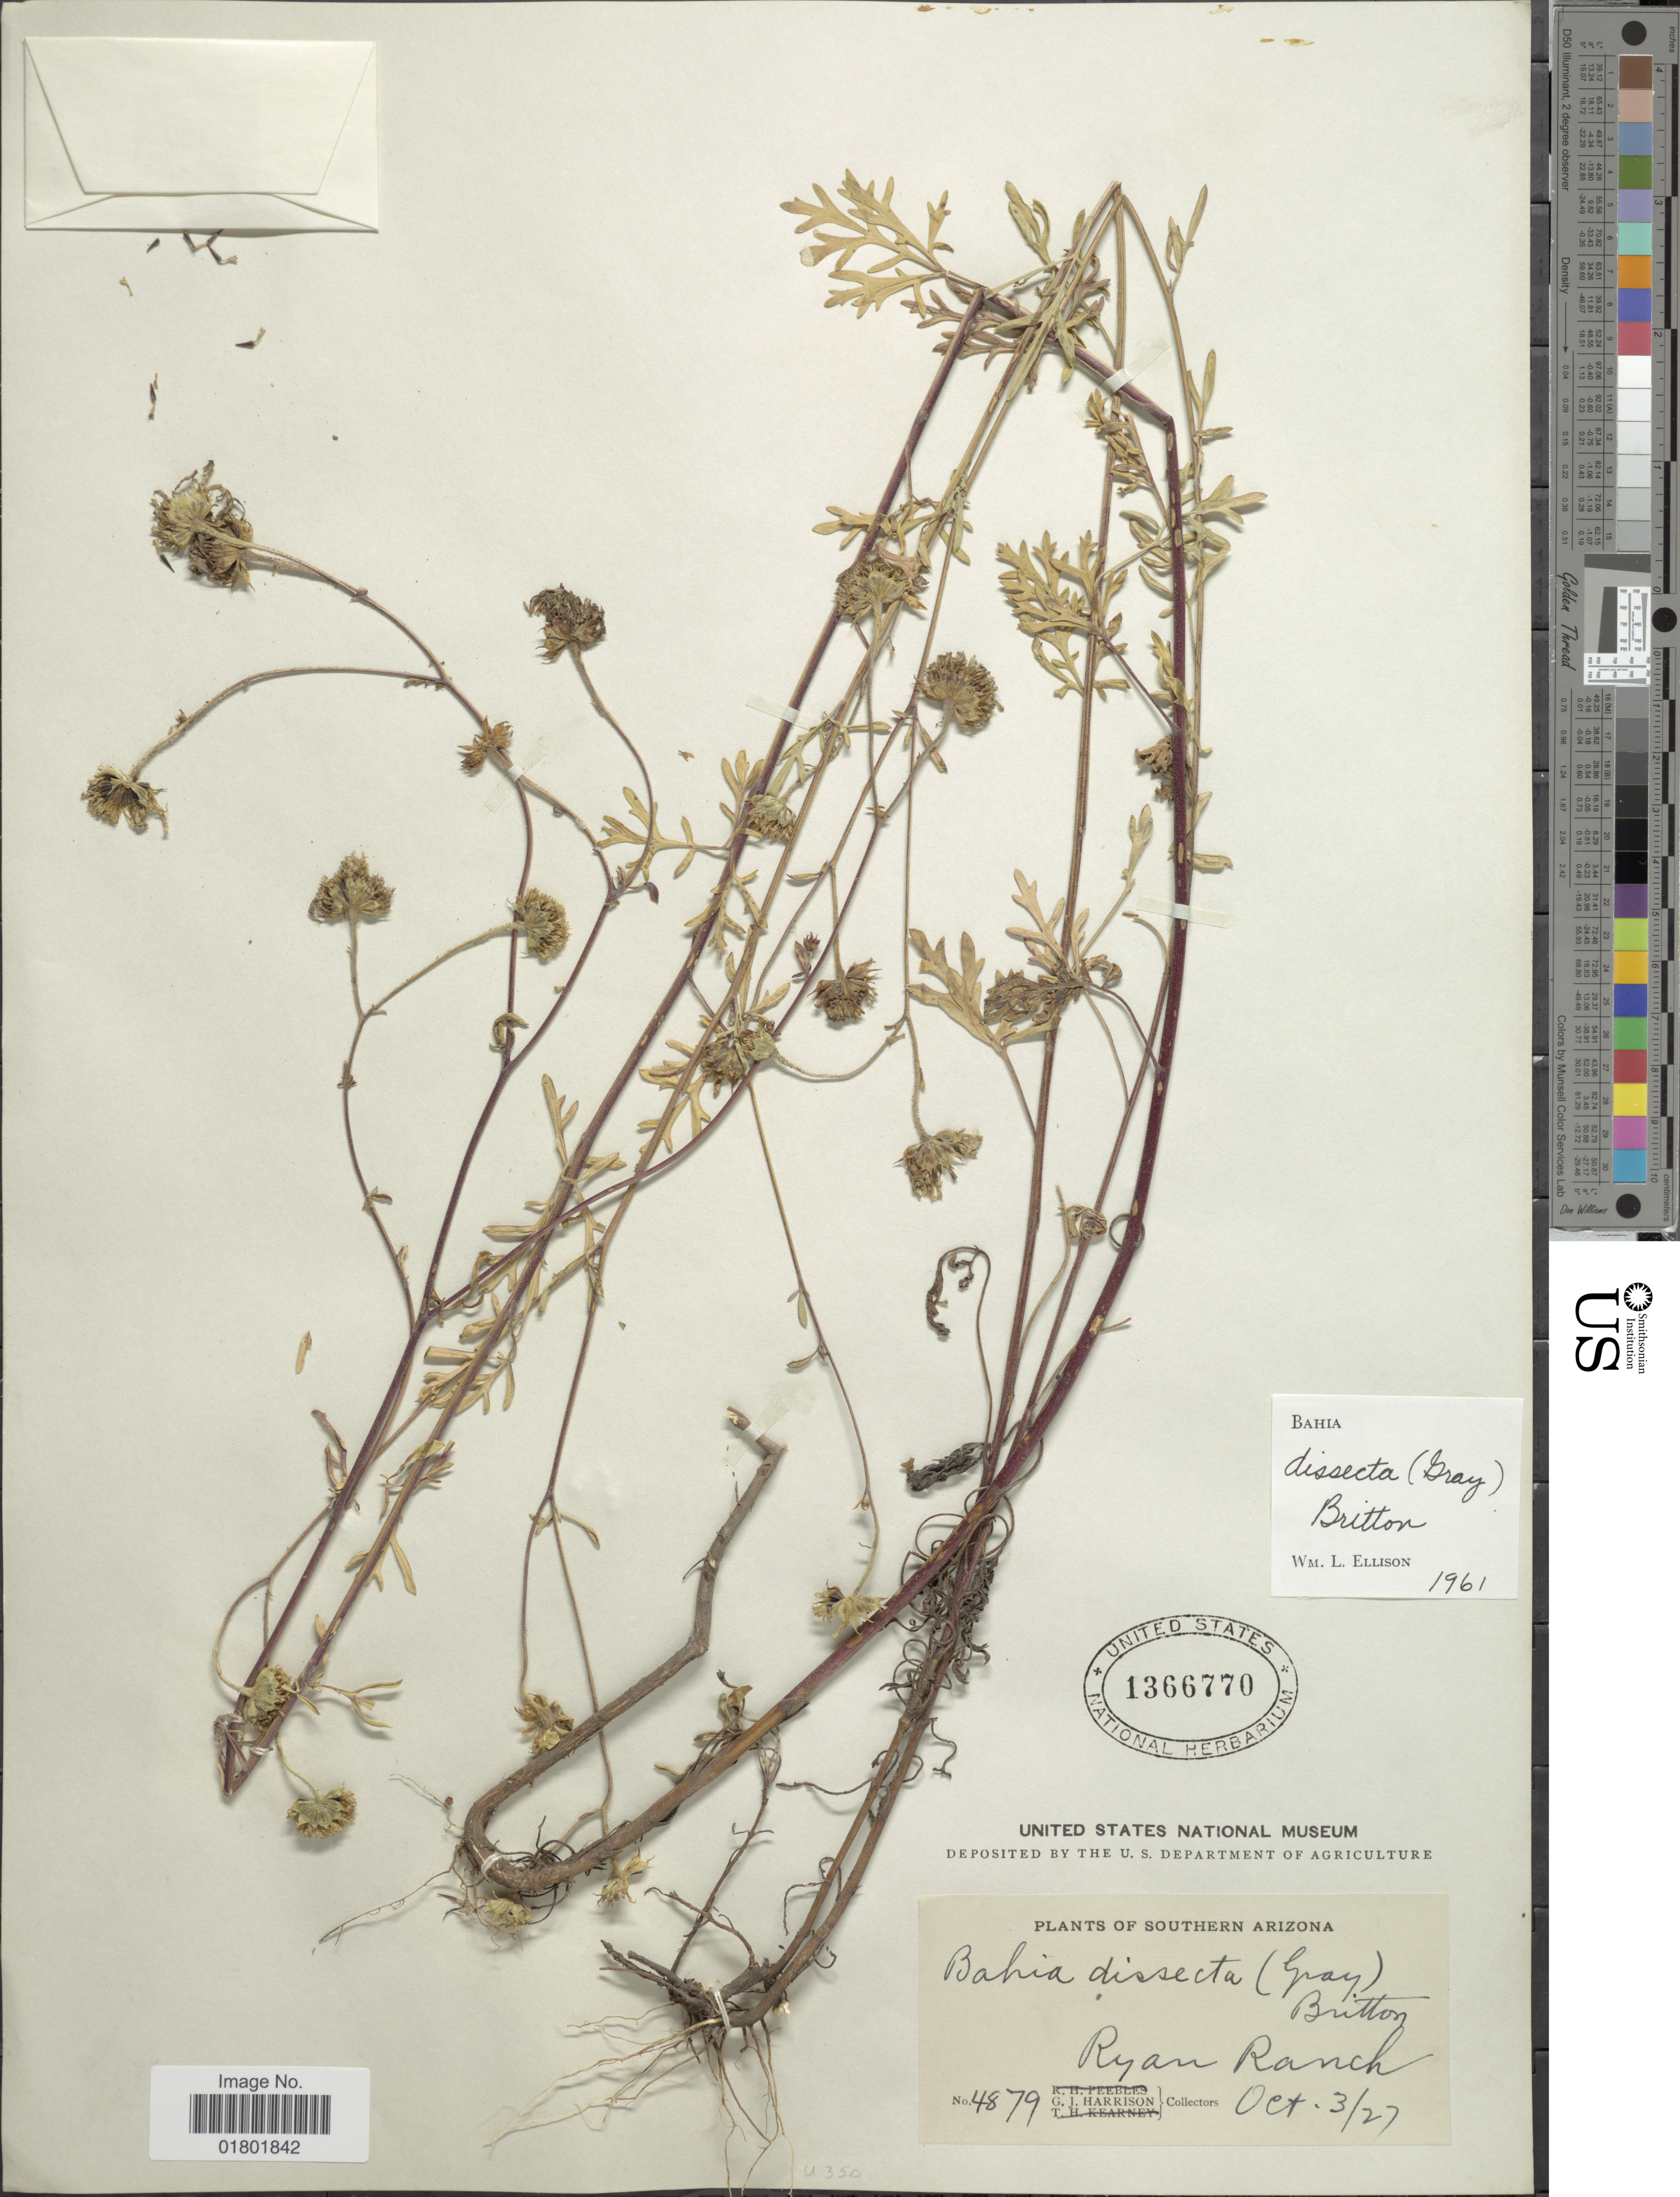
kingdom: Plantae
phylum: Tracheophyta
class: Magnoliopsida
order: Asterales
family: Asteraceae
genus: Bahia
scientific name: Bahia dissecta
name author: (A. Gray) Britton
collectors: G. J. Harrison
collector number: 4879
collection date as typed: Transcribed d/m/y: 3/10/27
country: United States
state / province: Arizona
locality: Southern Arizona, Ryan Ranch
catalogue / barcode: US 1366770